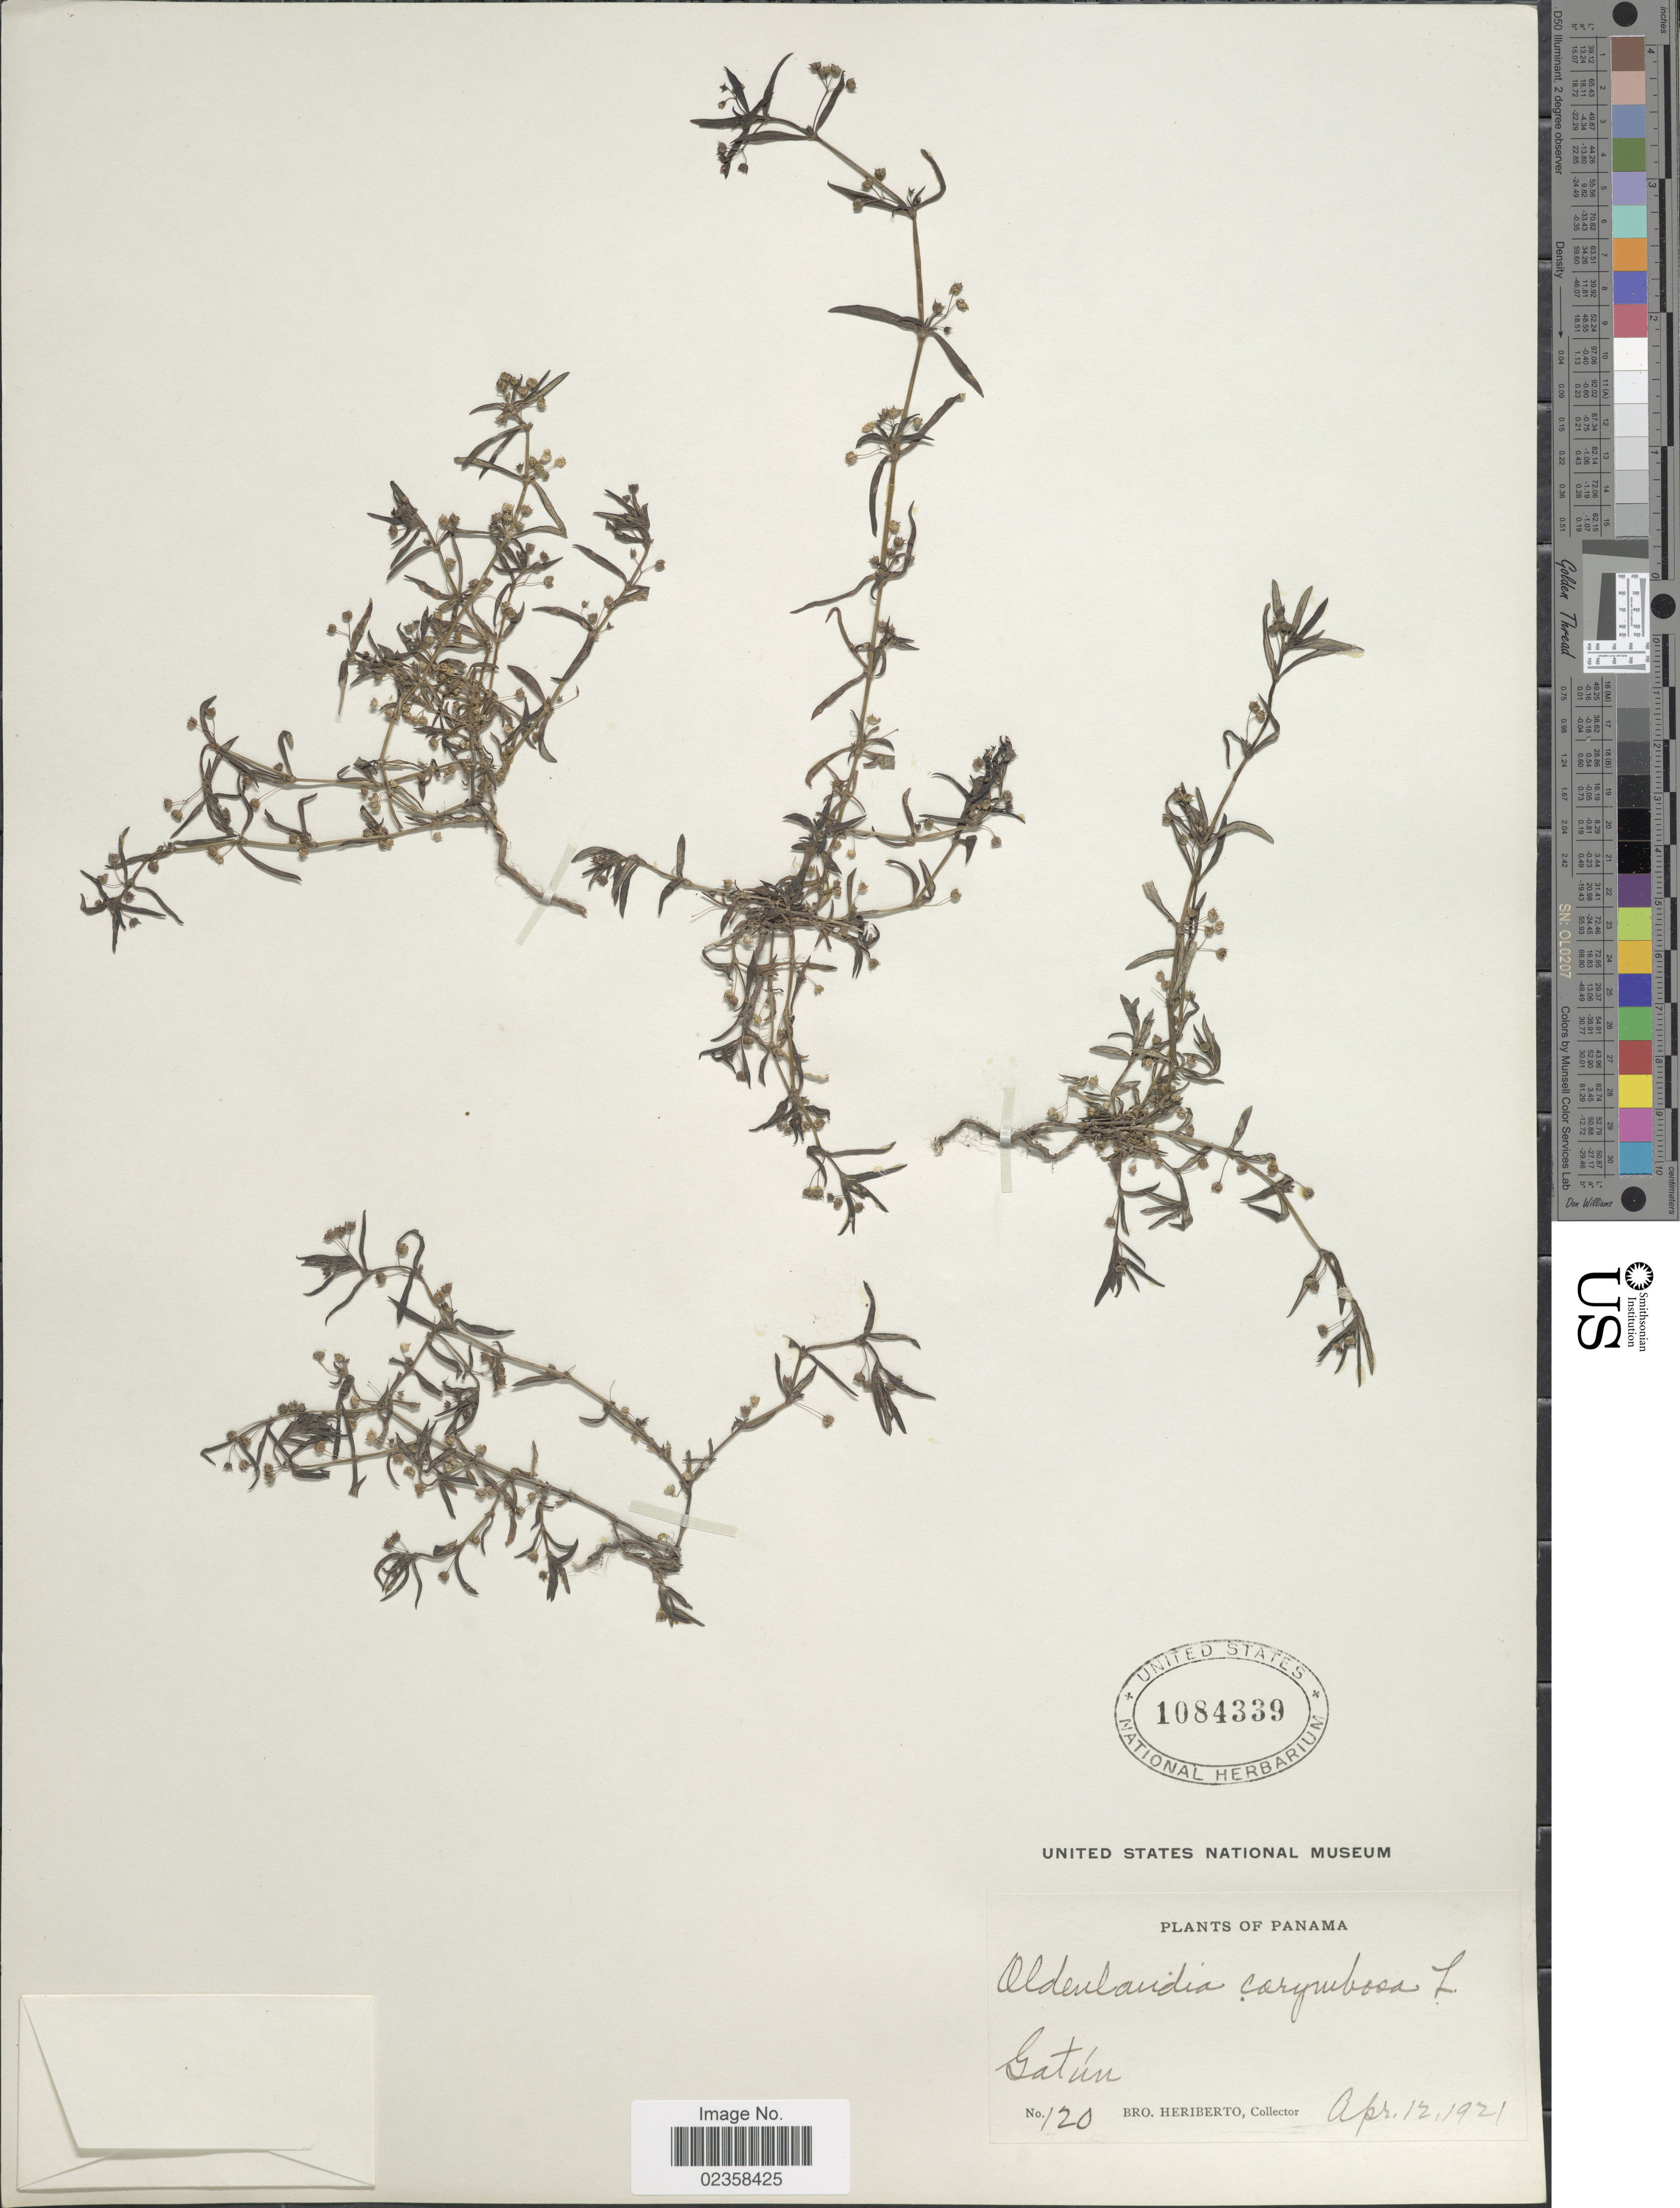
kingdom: Plantae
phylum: Tracheophyta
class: Magnoliopsida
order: Gentianales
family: Rubiaceae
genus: Oldenlandia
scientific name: Oldenlandia corymbosa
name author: L.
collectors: B. Heriberto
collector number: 120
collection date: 1921-04-12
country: Panama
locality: Gatun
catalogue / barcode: US 1084339